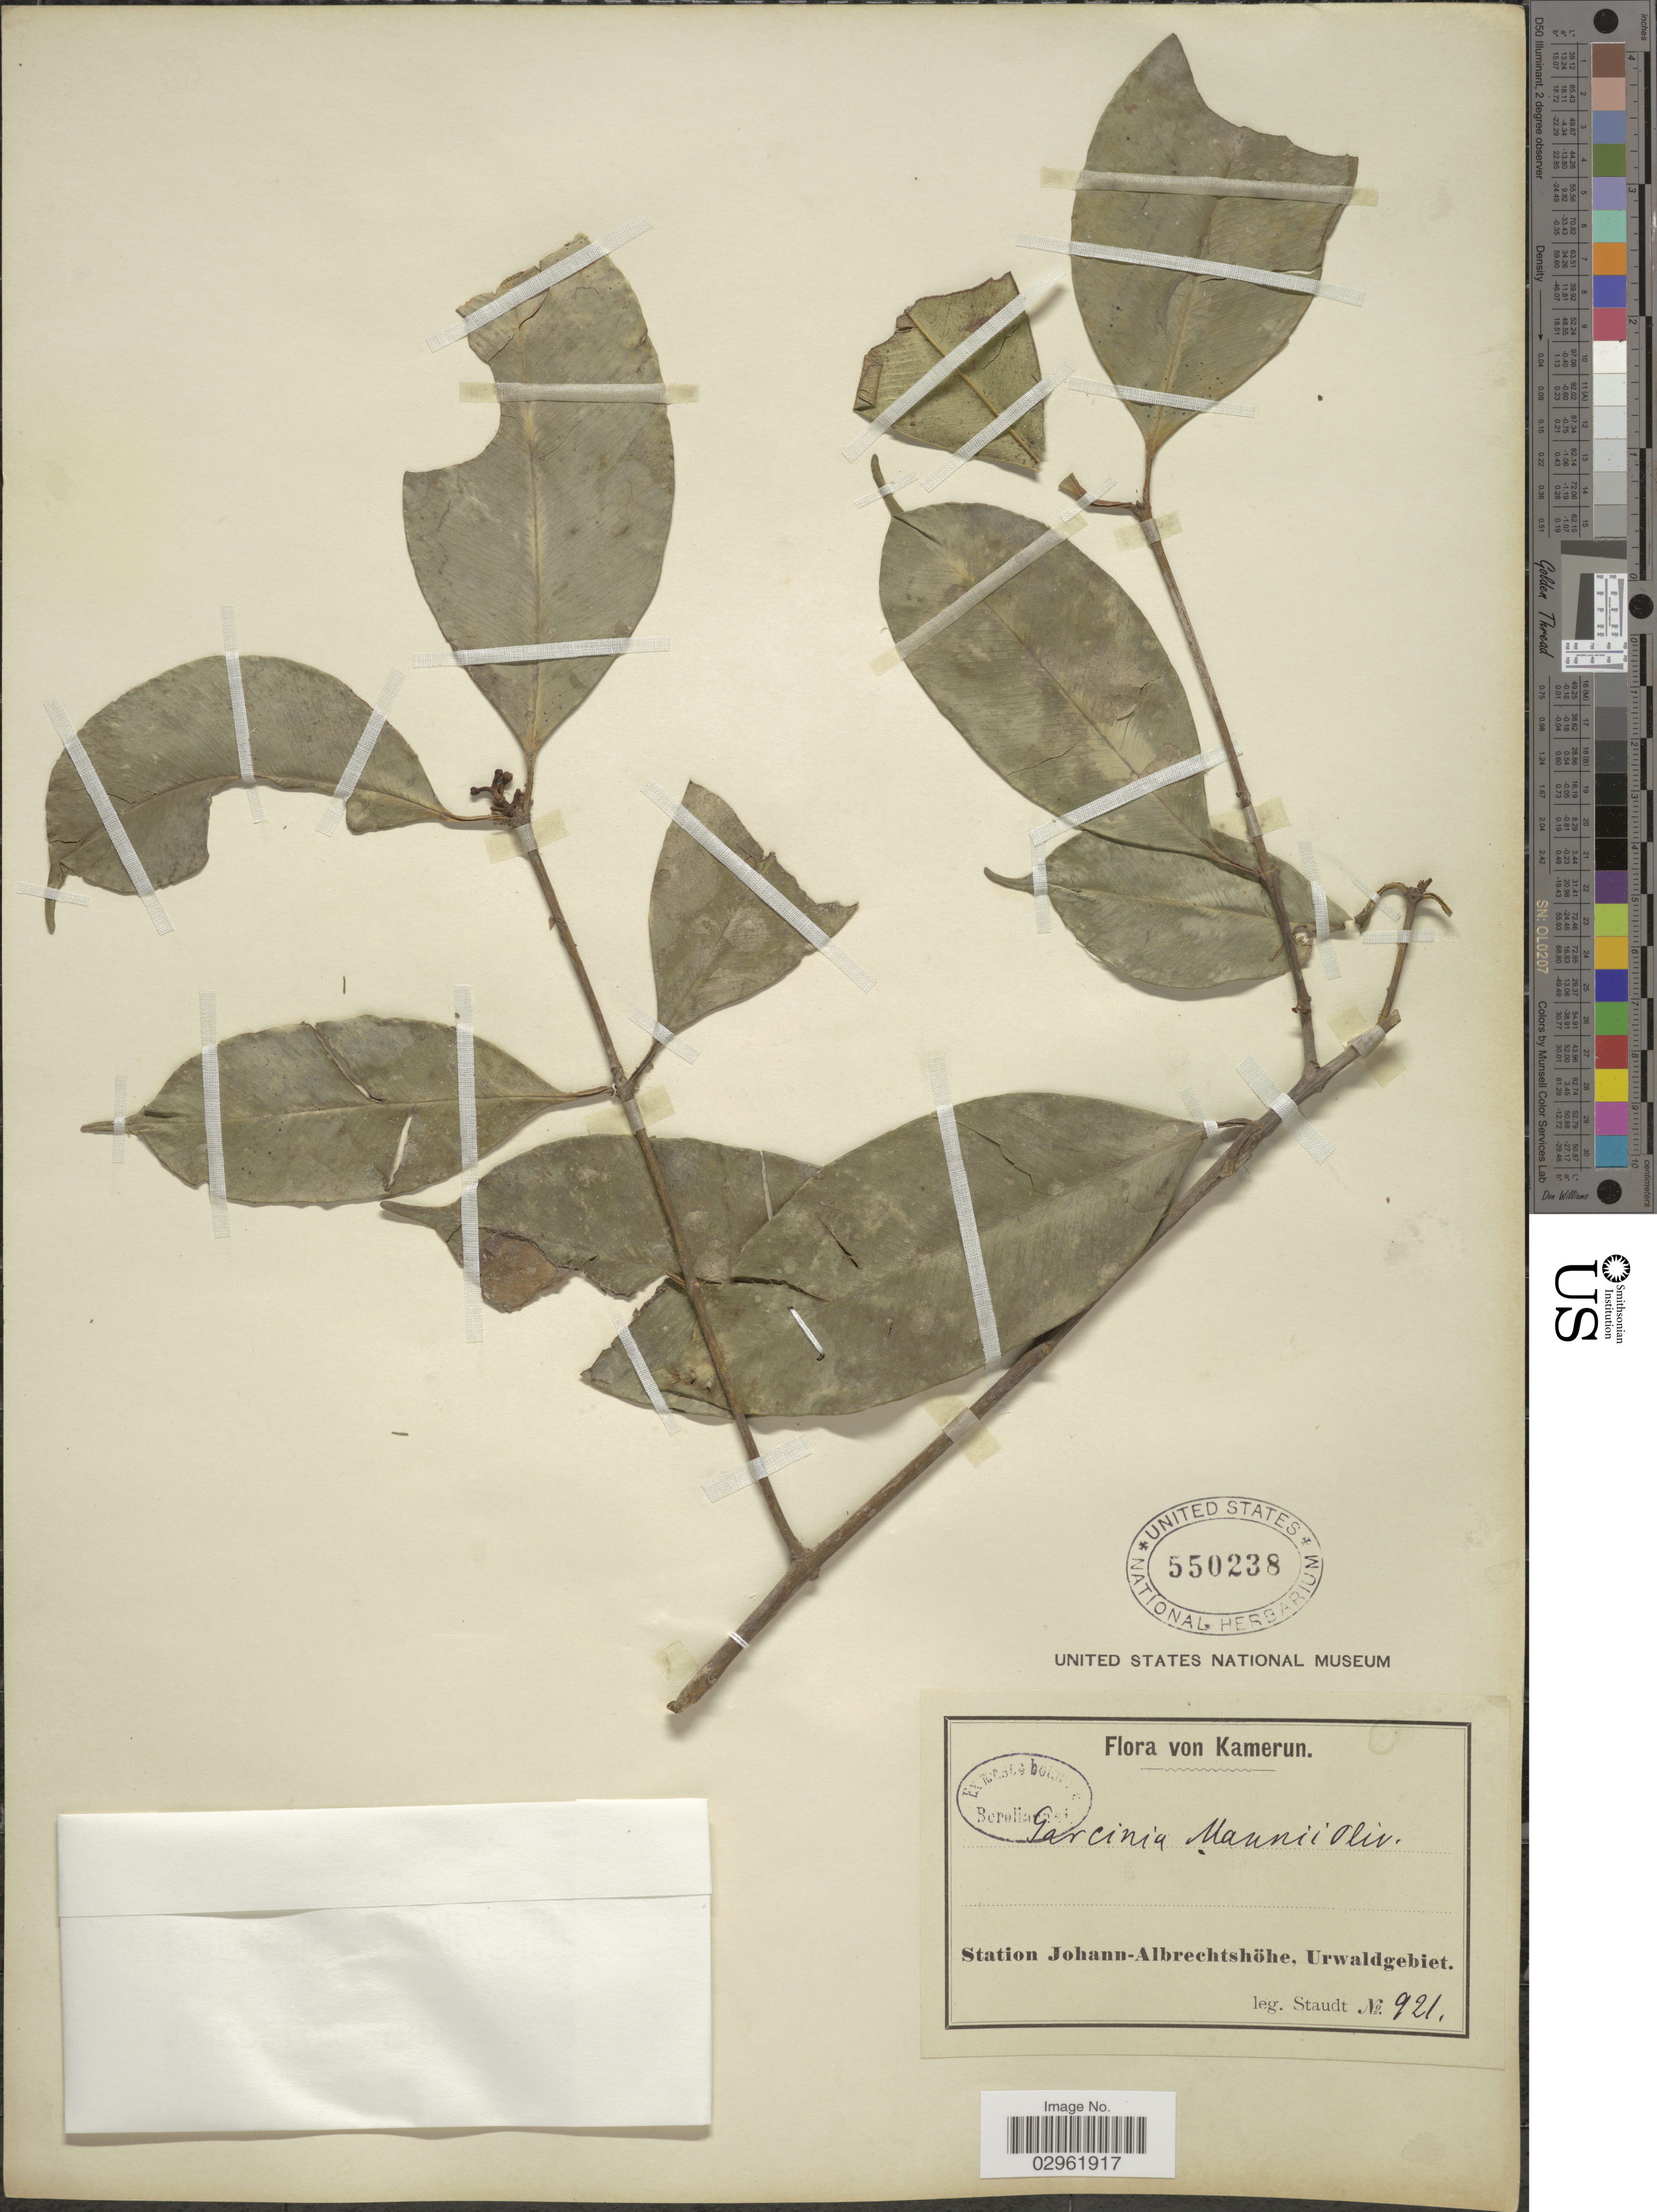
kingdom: Plantae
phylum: Tracheophyta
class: Magnoliopsida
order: Malpighiales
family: Clusiaceae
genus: Garcinia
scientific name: Garcinia mannii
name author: Oliv.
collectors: -. Staudt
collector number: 921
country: Cameroon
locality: Station Johann-Albrechtshöhe, Urwaldgebiet.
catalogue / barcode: US 550238